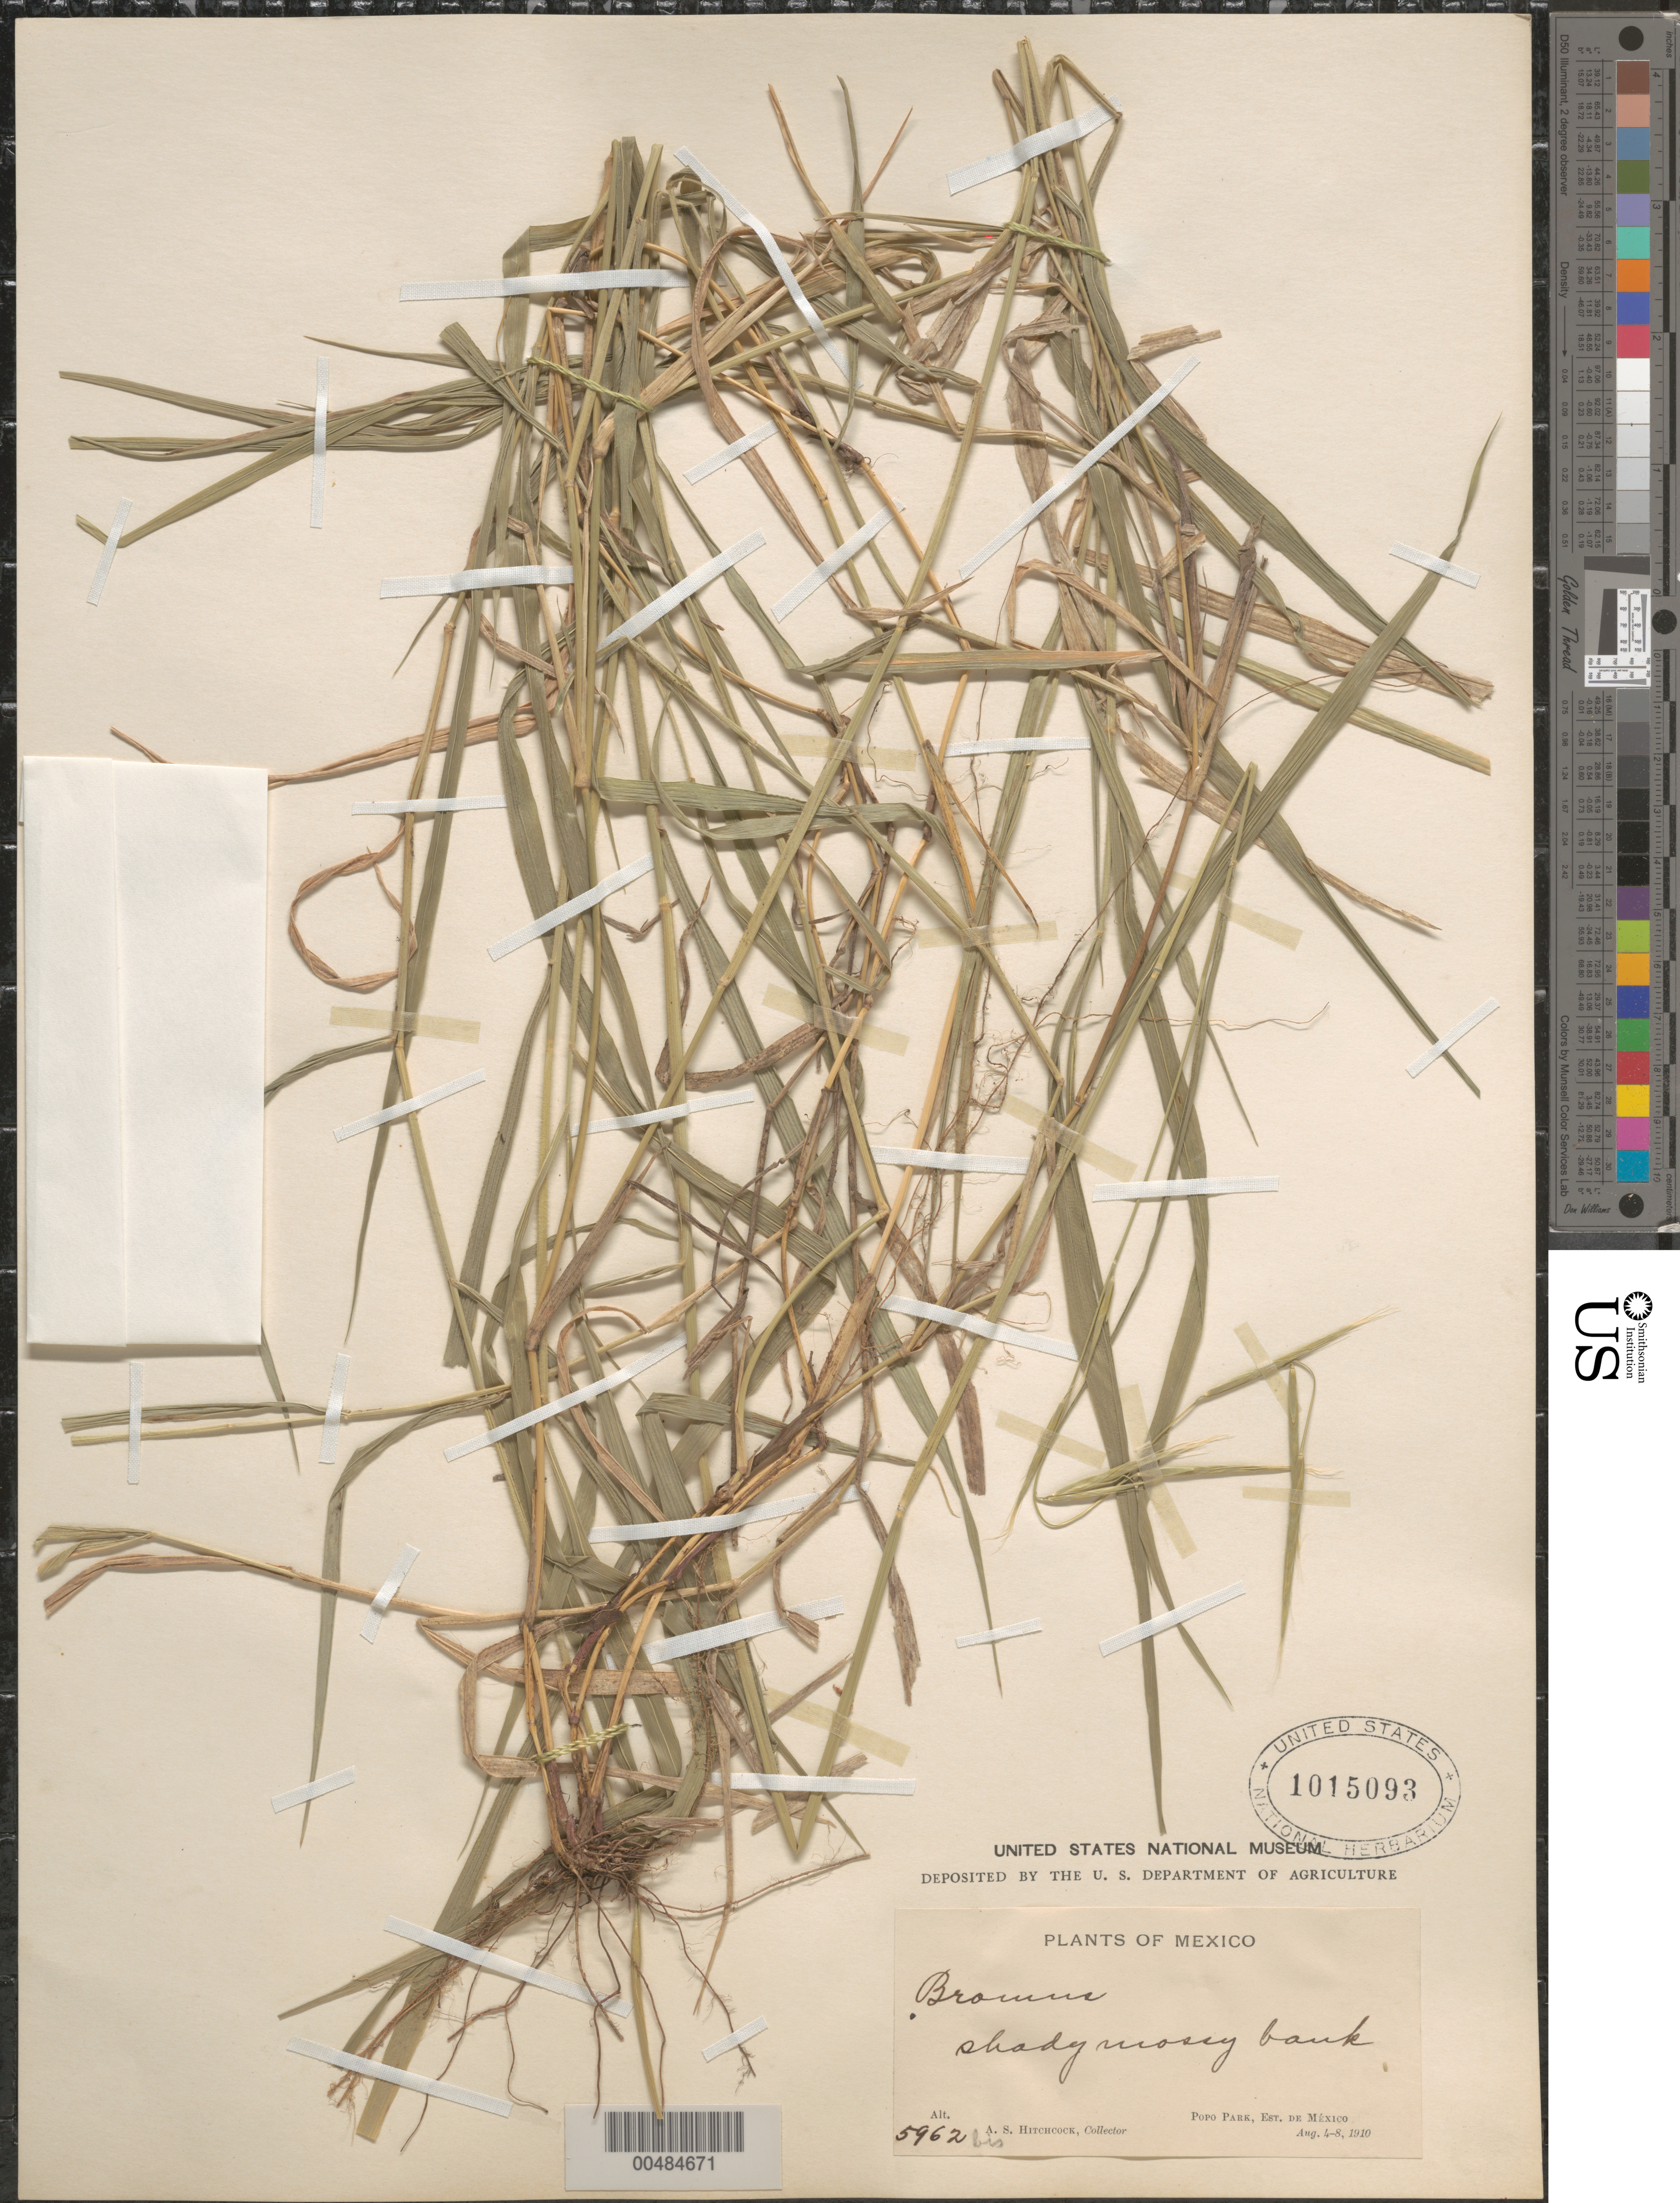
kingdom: Plantae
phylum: Tracheophyta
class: Liliopsida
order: Poales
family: Poaceae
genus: Brachypodium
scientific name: Brachypodium sp.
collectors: A. S. Hitchcock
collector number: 5962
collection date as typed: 4 Aug 1910 to 8 Aug 1910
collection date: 1910-08-04/1910-08-08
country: Mexico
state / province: México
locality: Popo Park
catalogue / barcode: US 1015093